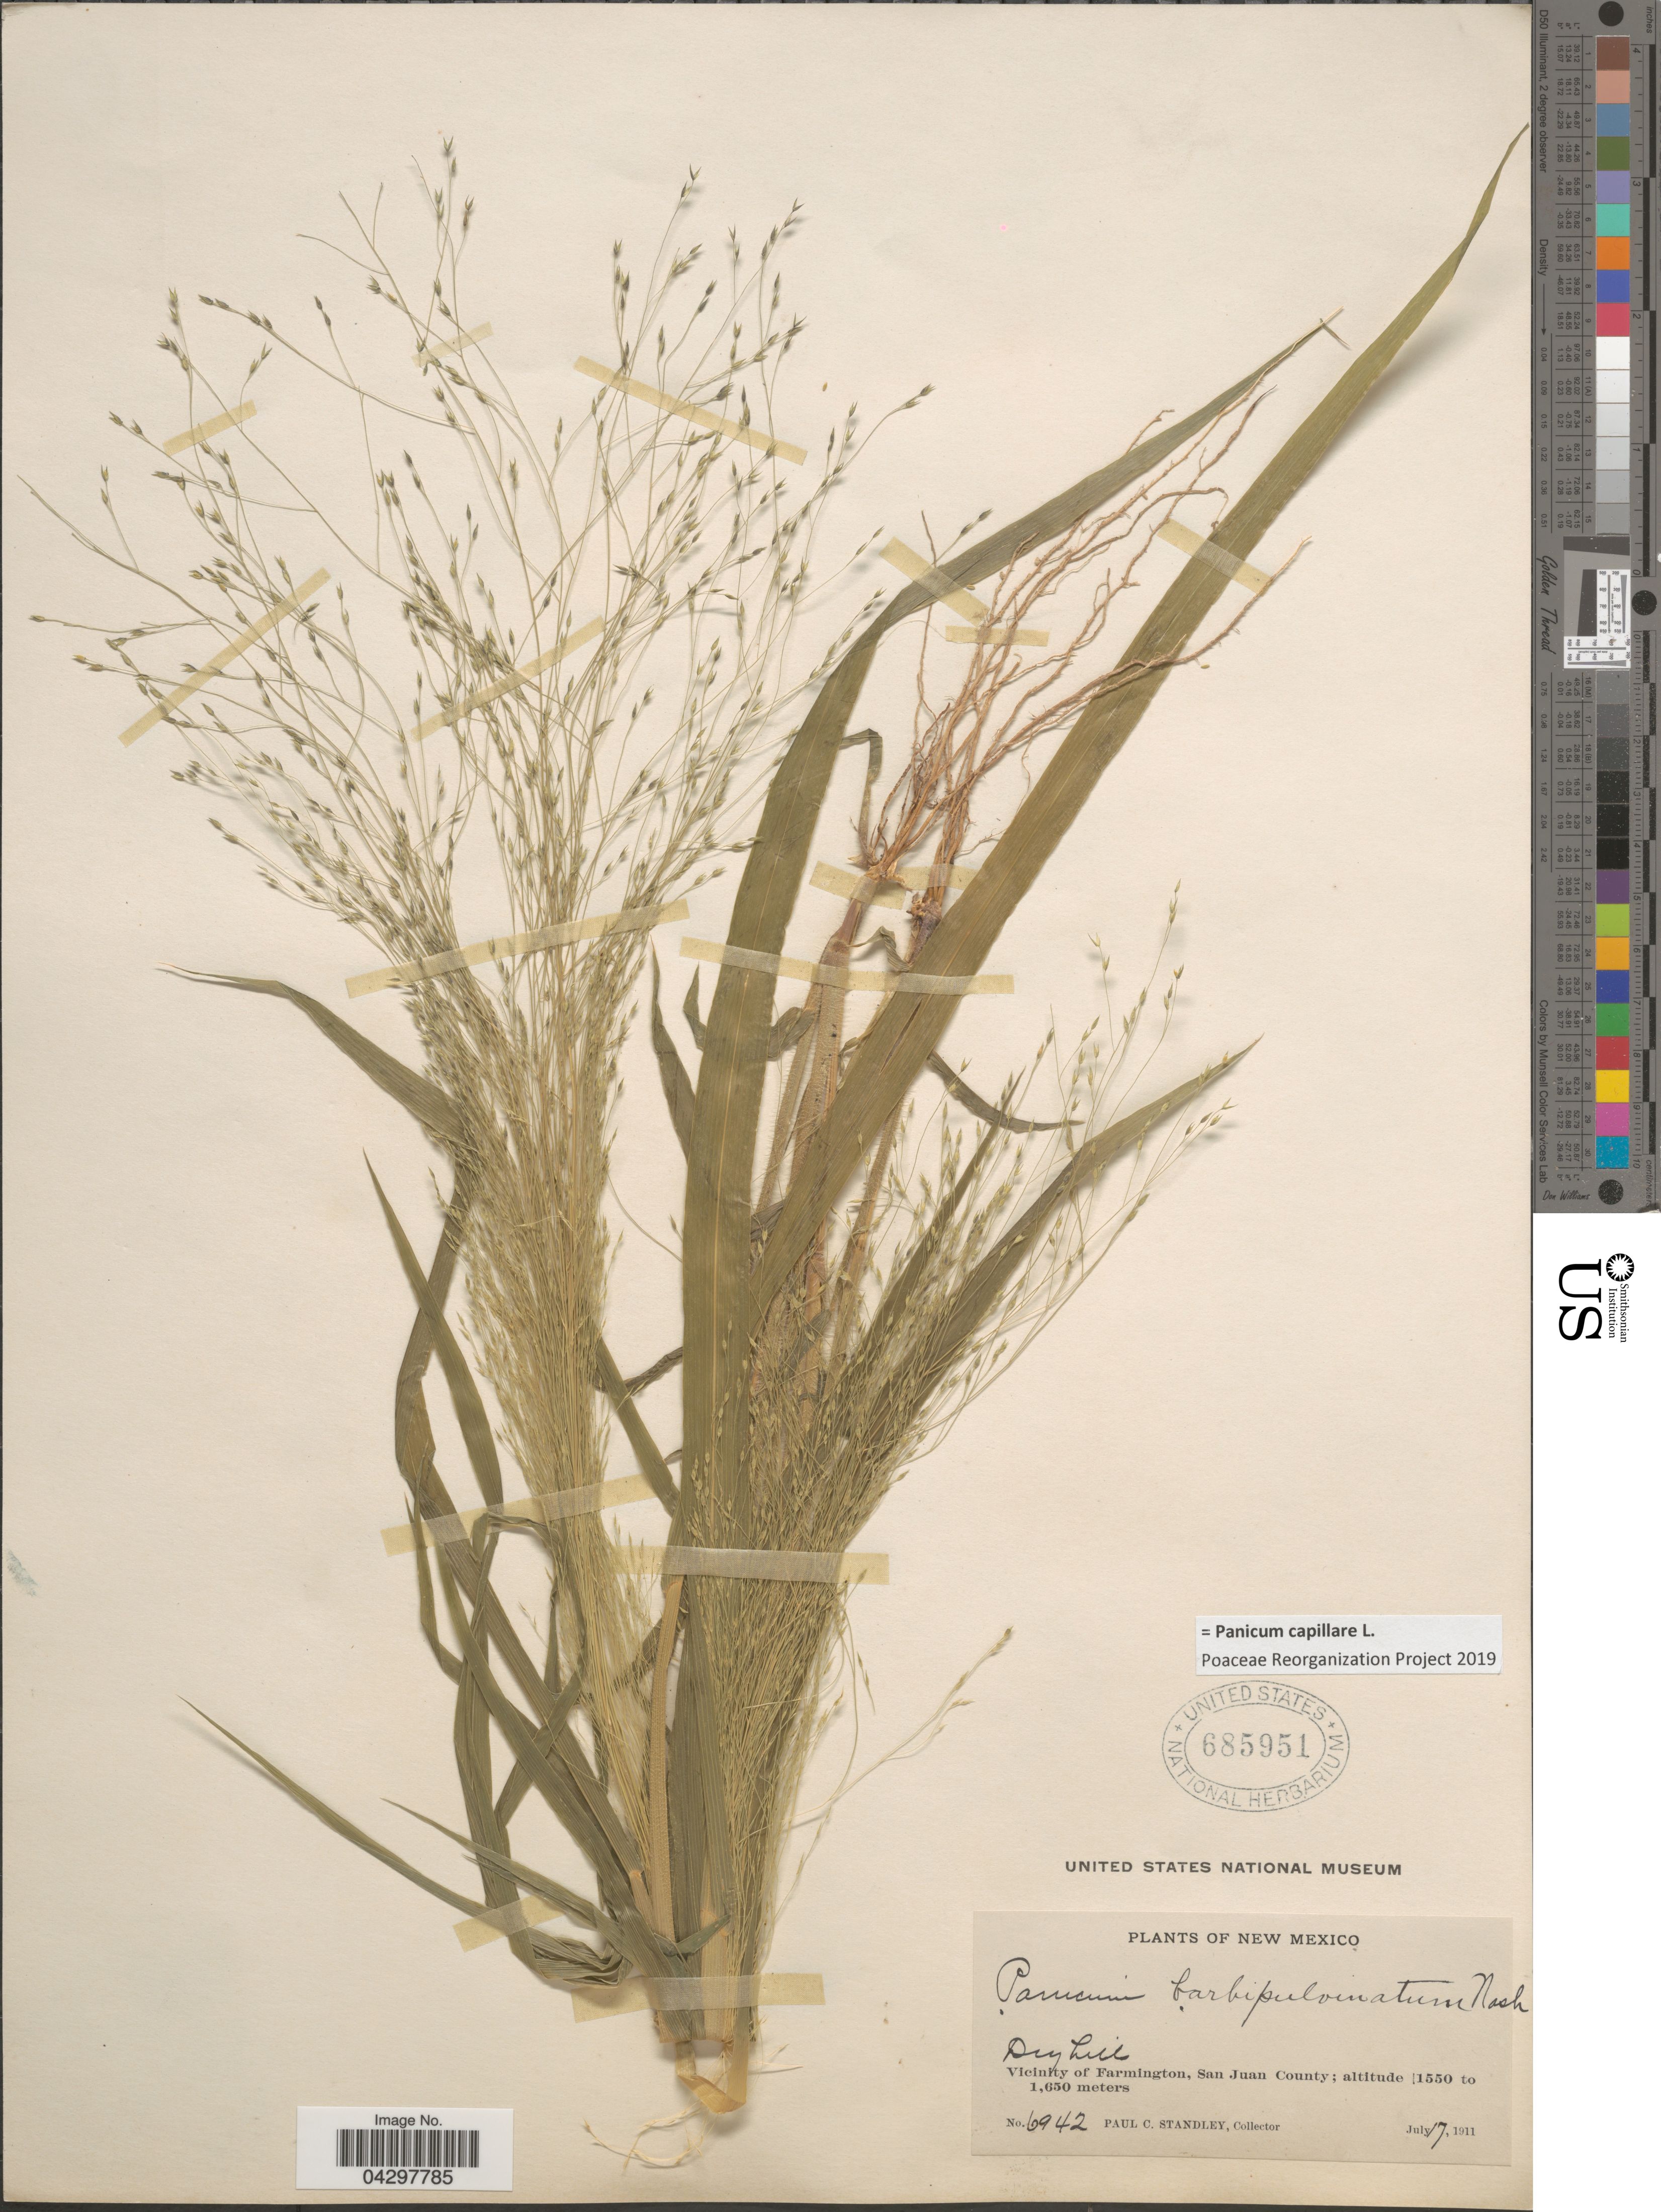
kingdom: Plantae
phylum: Tracheophyta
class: Liliopsida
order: Poales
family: Poaceae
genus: Panicum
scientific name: Panicum capillare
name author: L.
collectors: P. C. Standley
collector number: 6942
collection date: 1911-07-17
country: United States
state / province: New Mexico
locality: Vicinity of Farmington, San Juan County.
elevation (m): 1550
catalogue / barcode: US 685951